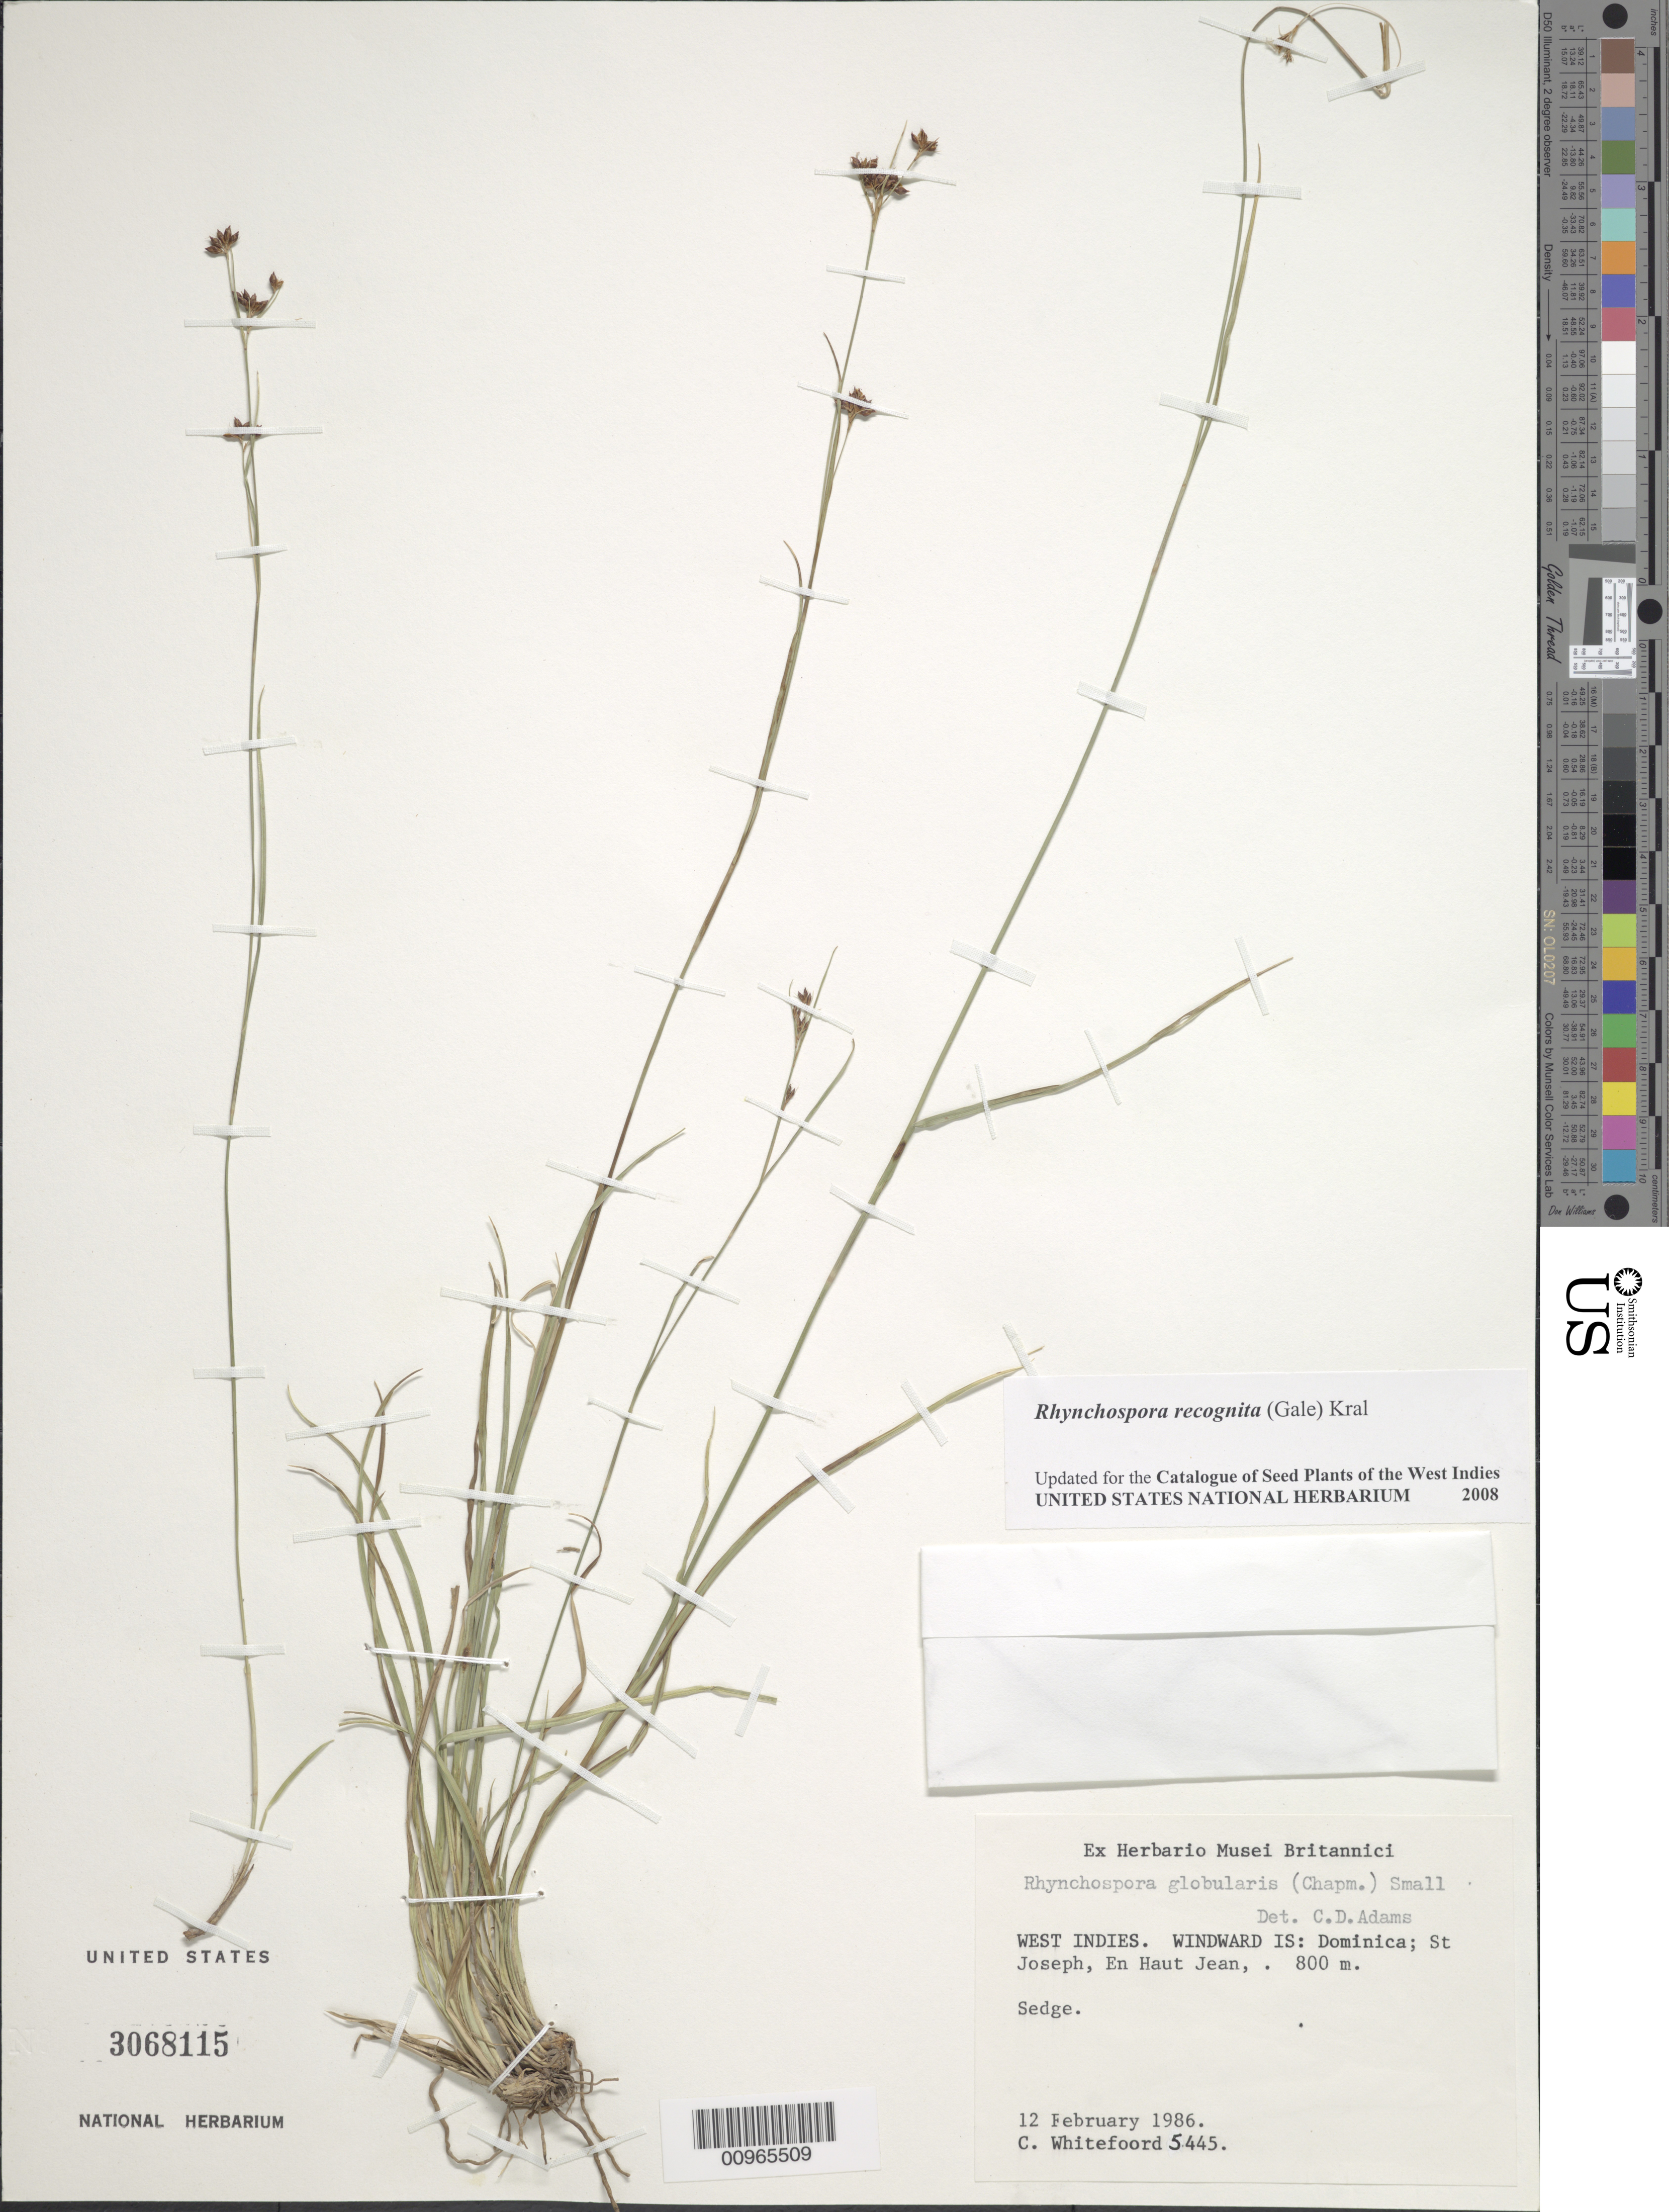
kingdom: Plantae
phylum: Tracheophyta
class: Liliopsida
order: Poales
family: Cyperaceae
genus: Rhynchospora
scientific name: Rhynchospora recognita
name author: (Gale) Kral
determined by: Strong, M. T., (US), Smithsonian Institution - National Museum of Natural History (UNITED STATES)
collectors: C. Whitefoord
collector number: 5445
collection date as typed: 12 Feb 1986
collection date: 1986-02-12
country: Dominica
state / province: St. Joseph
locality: En Haut Jean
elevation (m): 800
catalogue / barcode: US 3068115